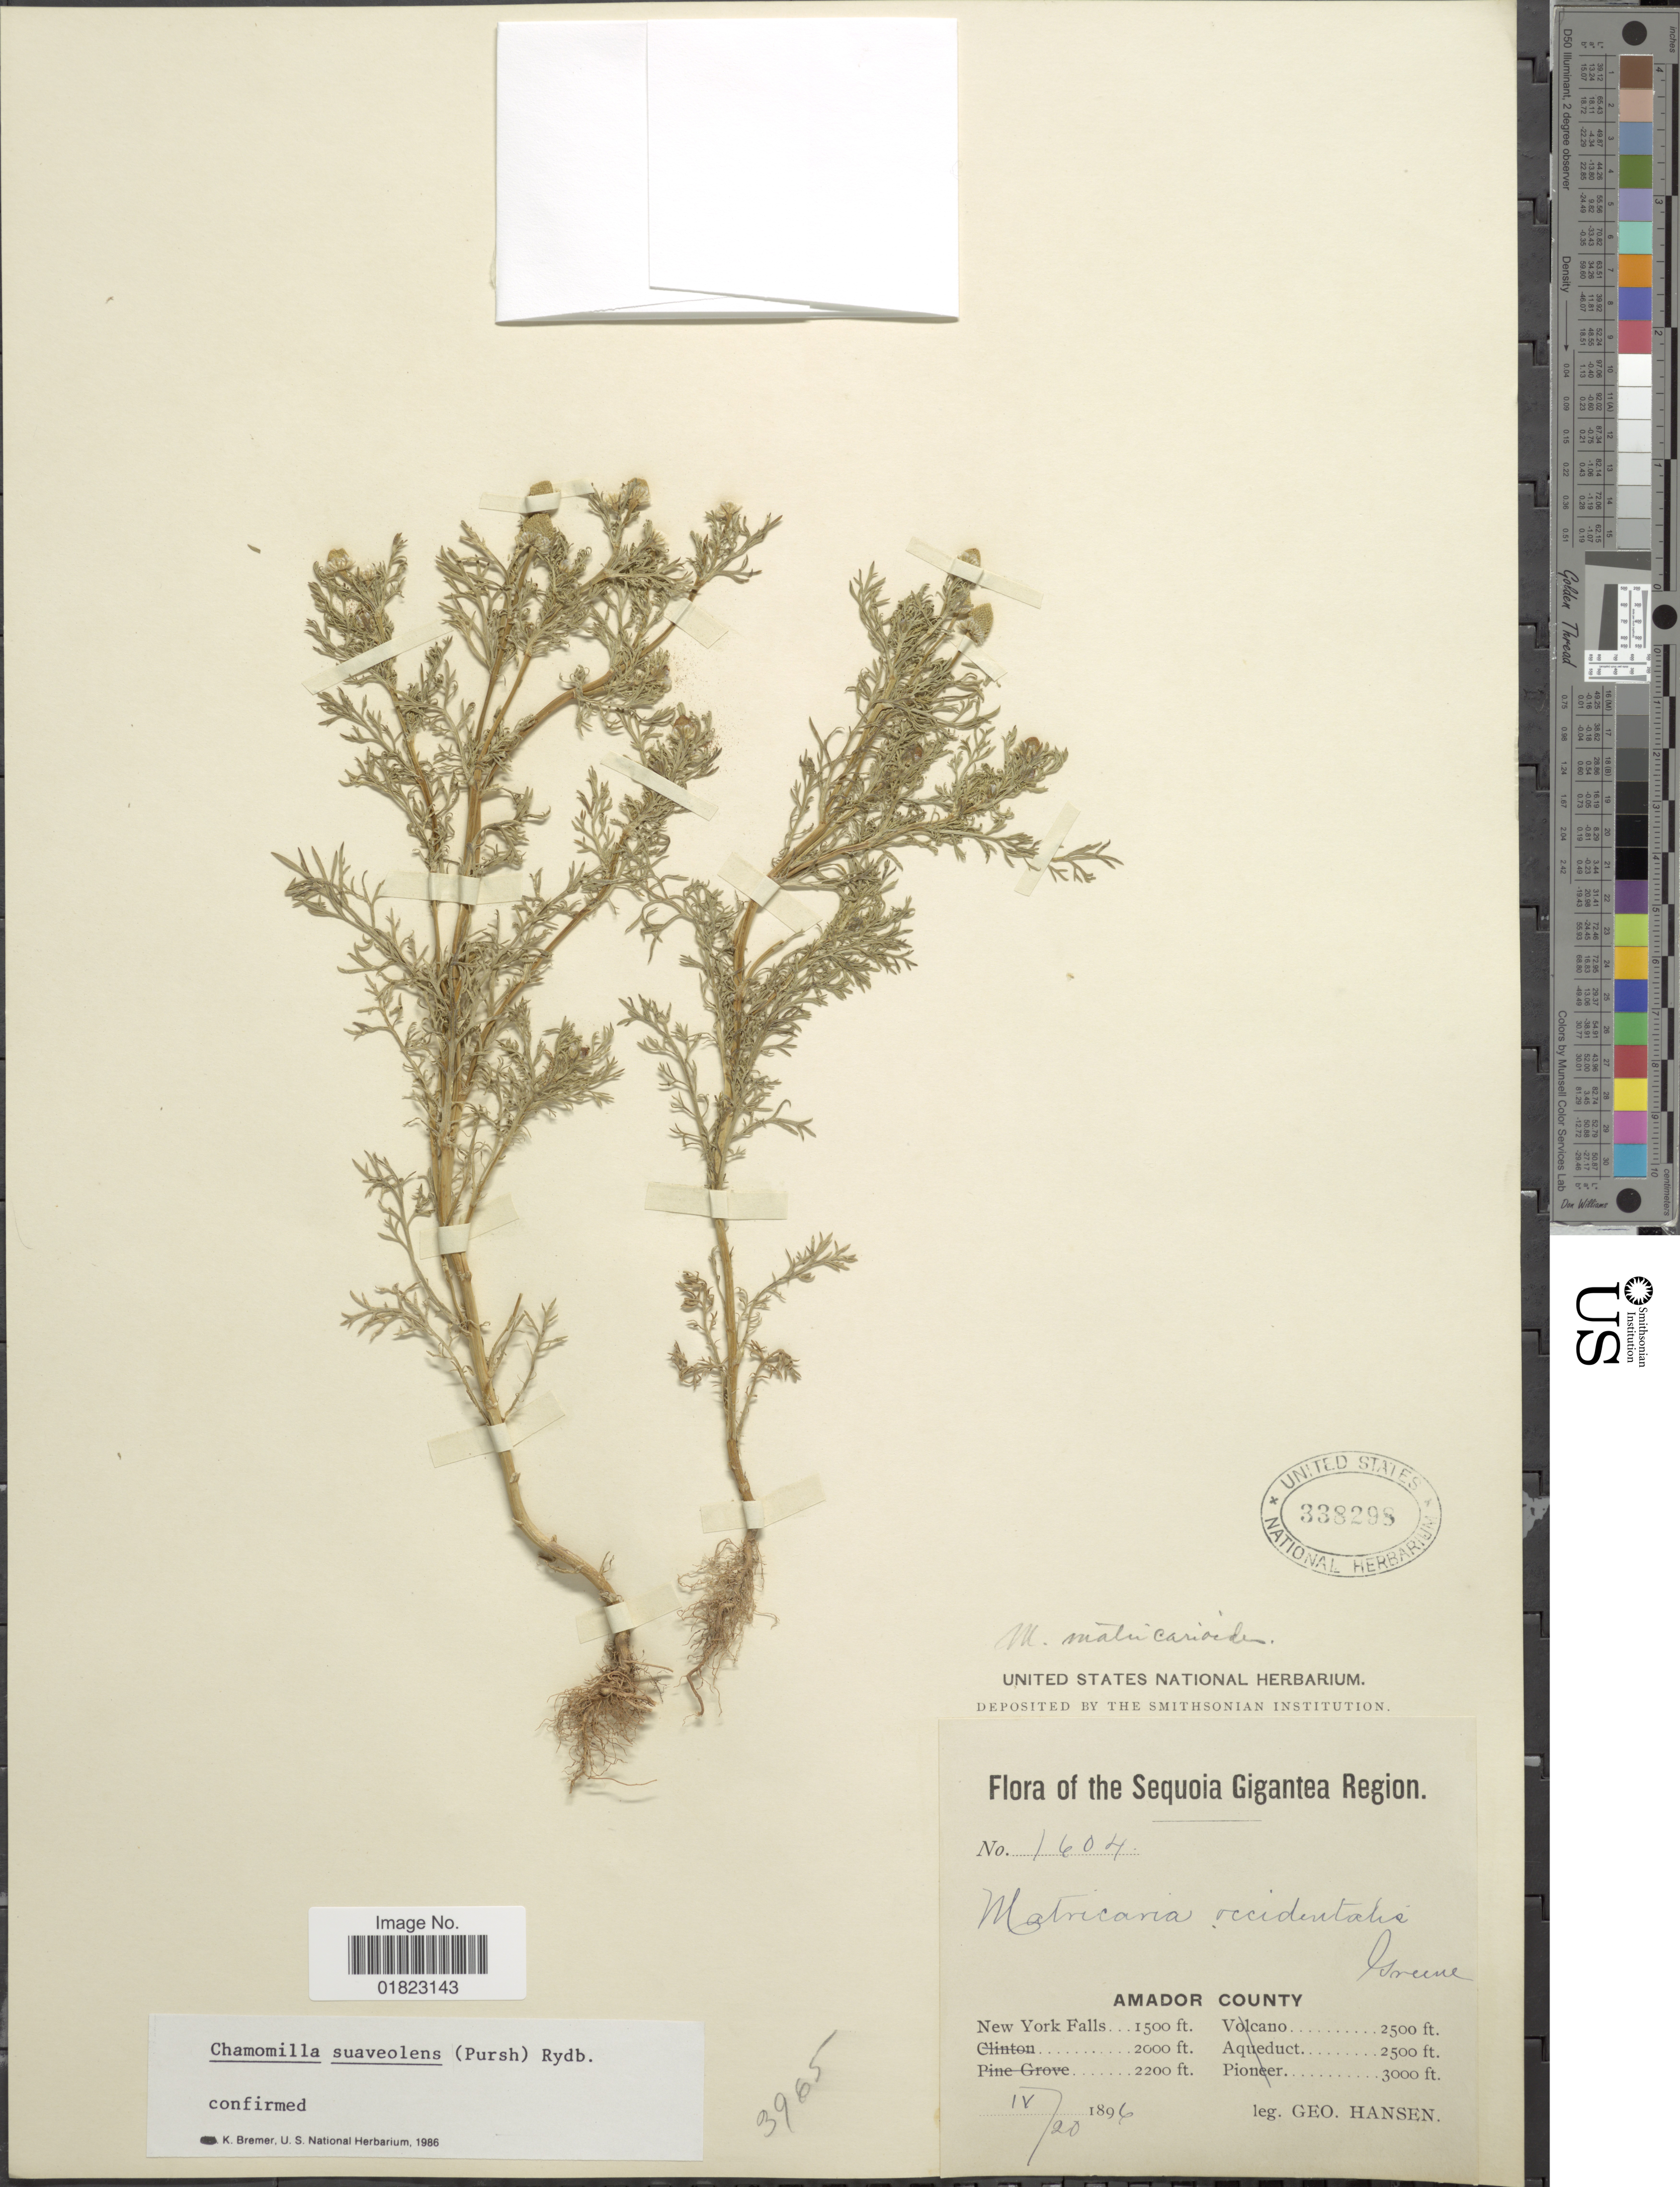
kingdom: Plantae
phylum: Tracheophyta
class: Magnoliopsida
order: Asterales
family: Asteraceae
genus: Matricaria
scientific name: Matricaria matricarioides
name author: (Less.) Porter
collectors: G. Hansen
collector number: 1604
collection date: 1896-04-20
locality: Sequioia Gigantea Region. Amador County. New York Falls.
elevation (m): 457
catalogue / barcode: US 338298